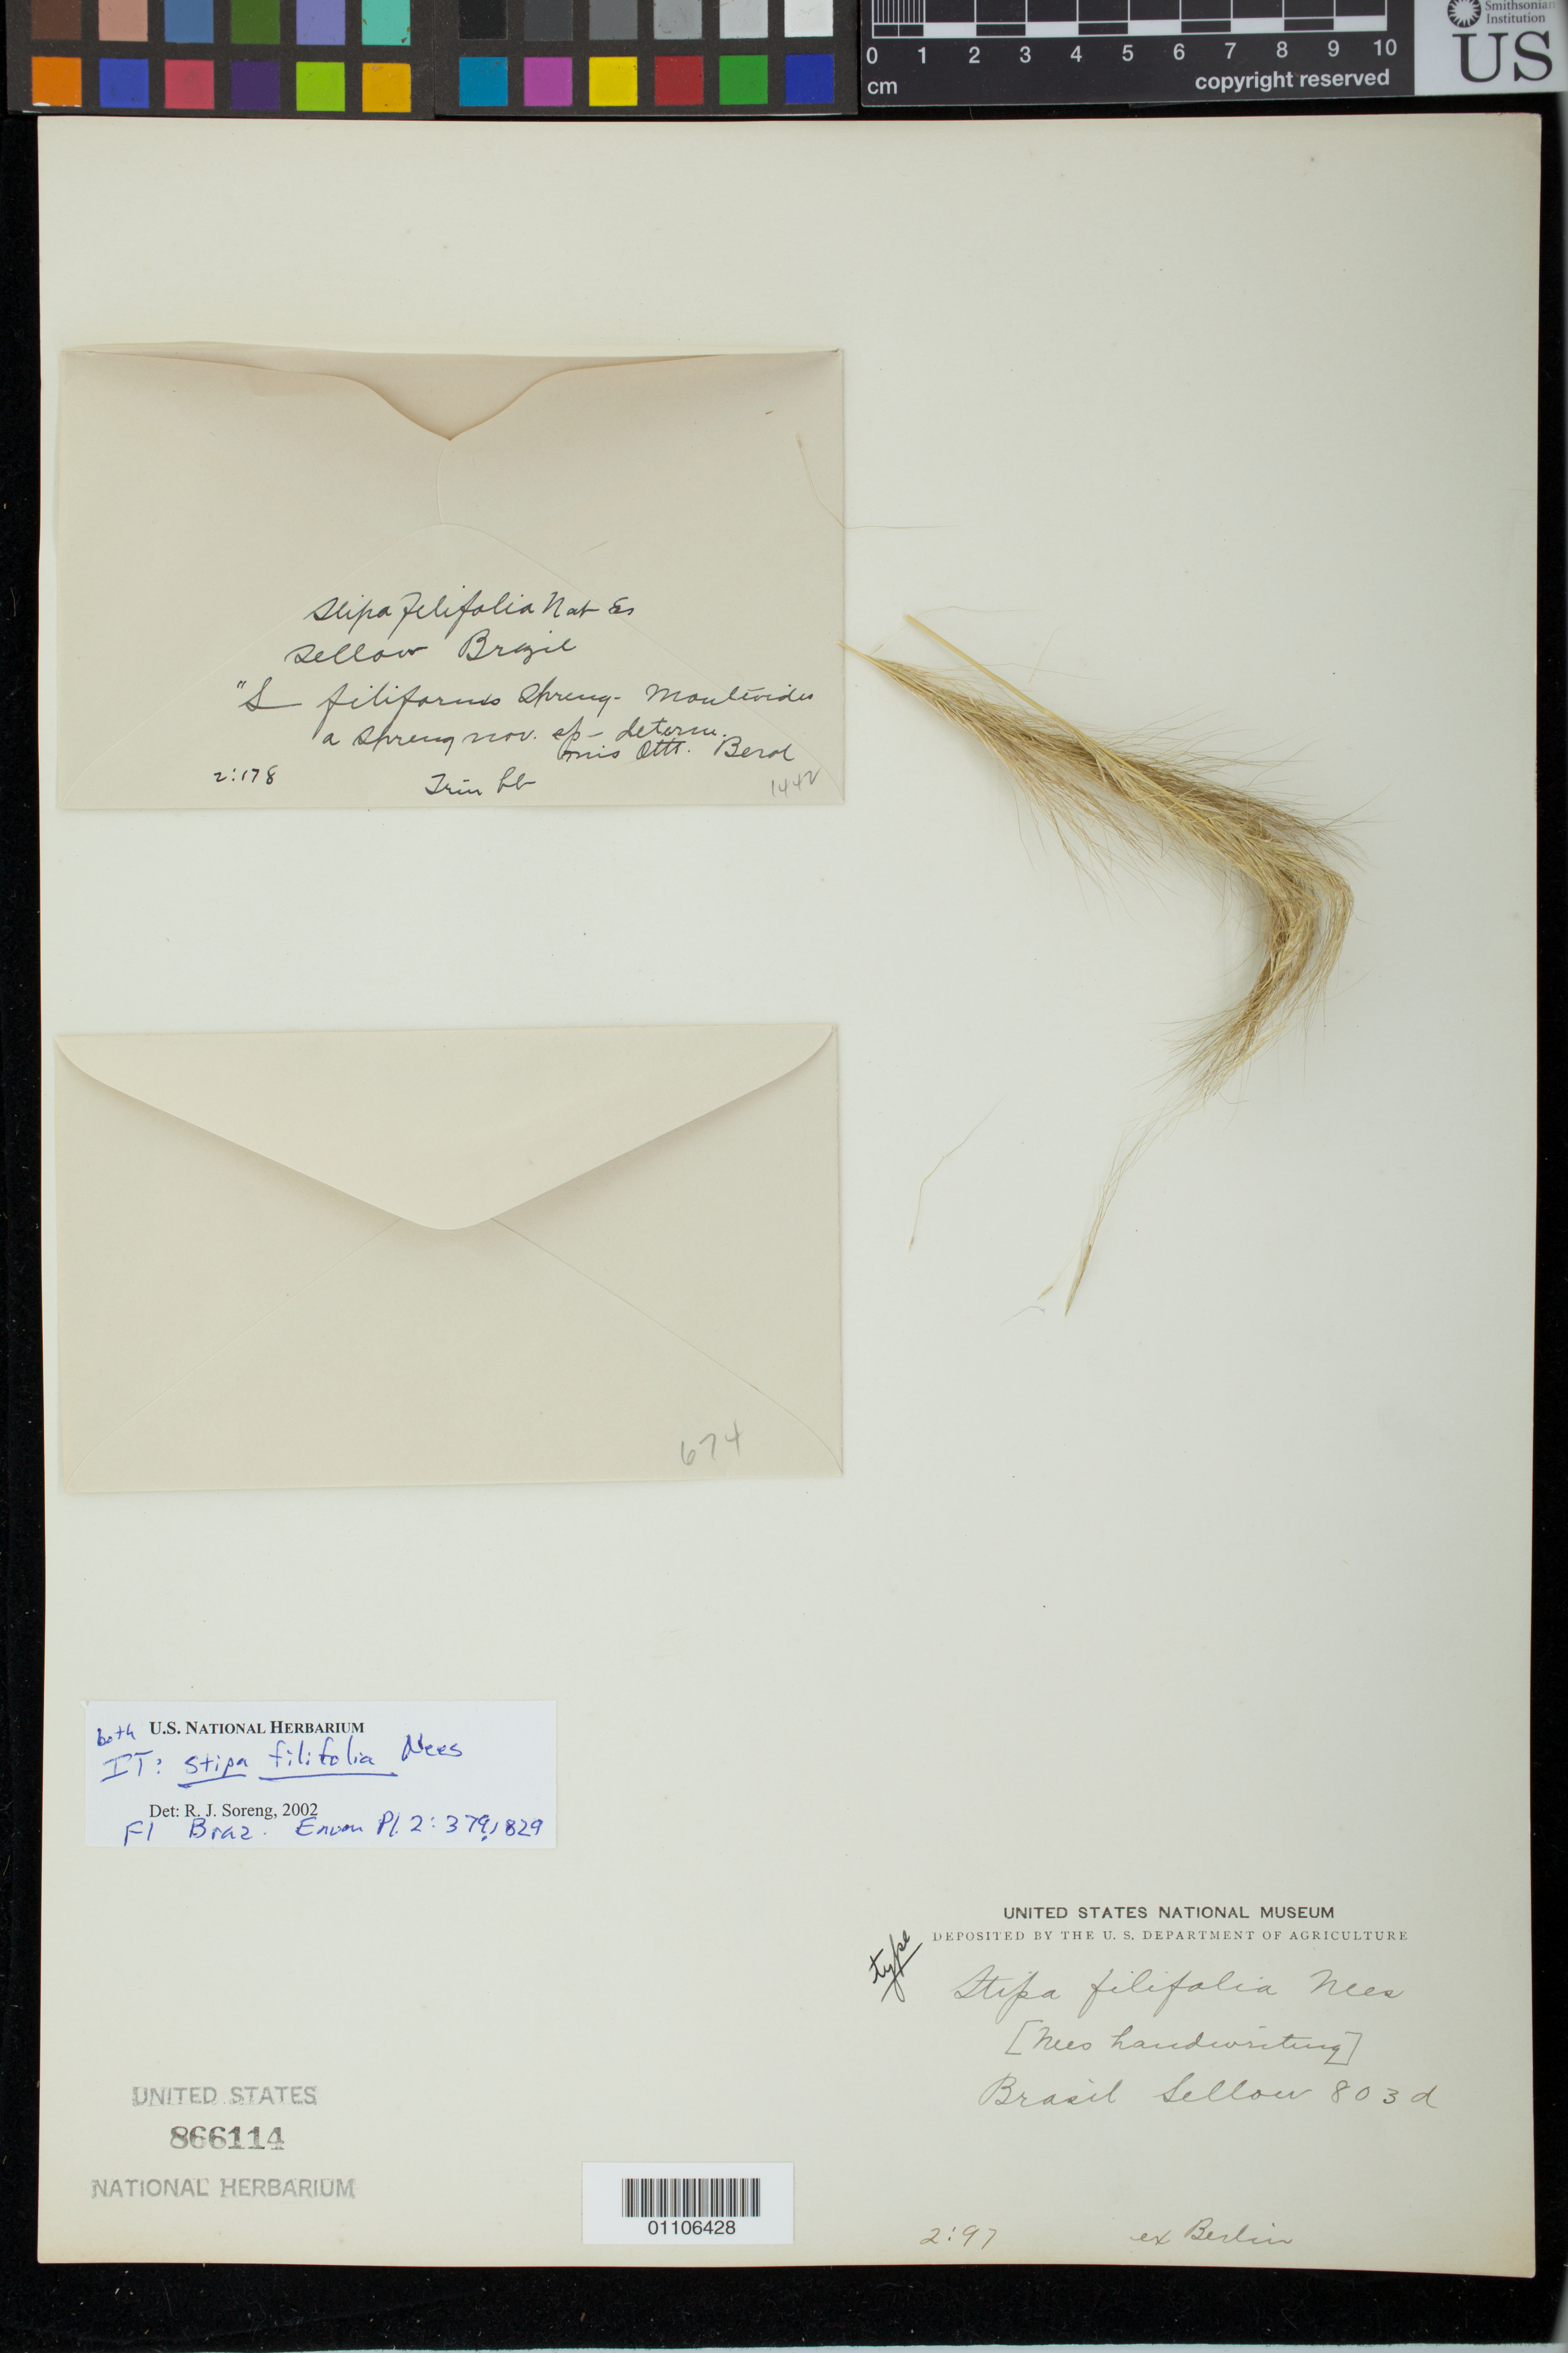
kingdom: Plantae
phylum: Tracheophyta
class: Liliopsida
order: Poales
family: Poaceae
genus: Stipa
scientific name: Stipa filifolia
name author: Nees in Mart.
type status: Isotype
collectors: F. Sellow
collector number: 803d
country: Uruguay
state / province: Montevideo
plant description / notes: Fragmentary material of type specimen(s) ex herb. Trin. (Berlin).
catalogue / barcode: US 866114